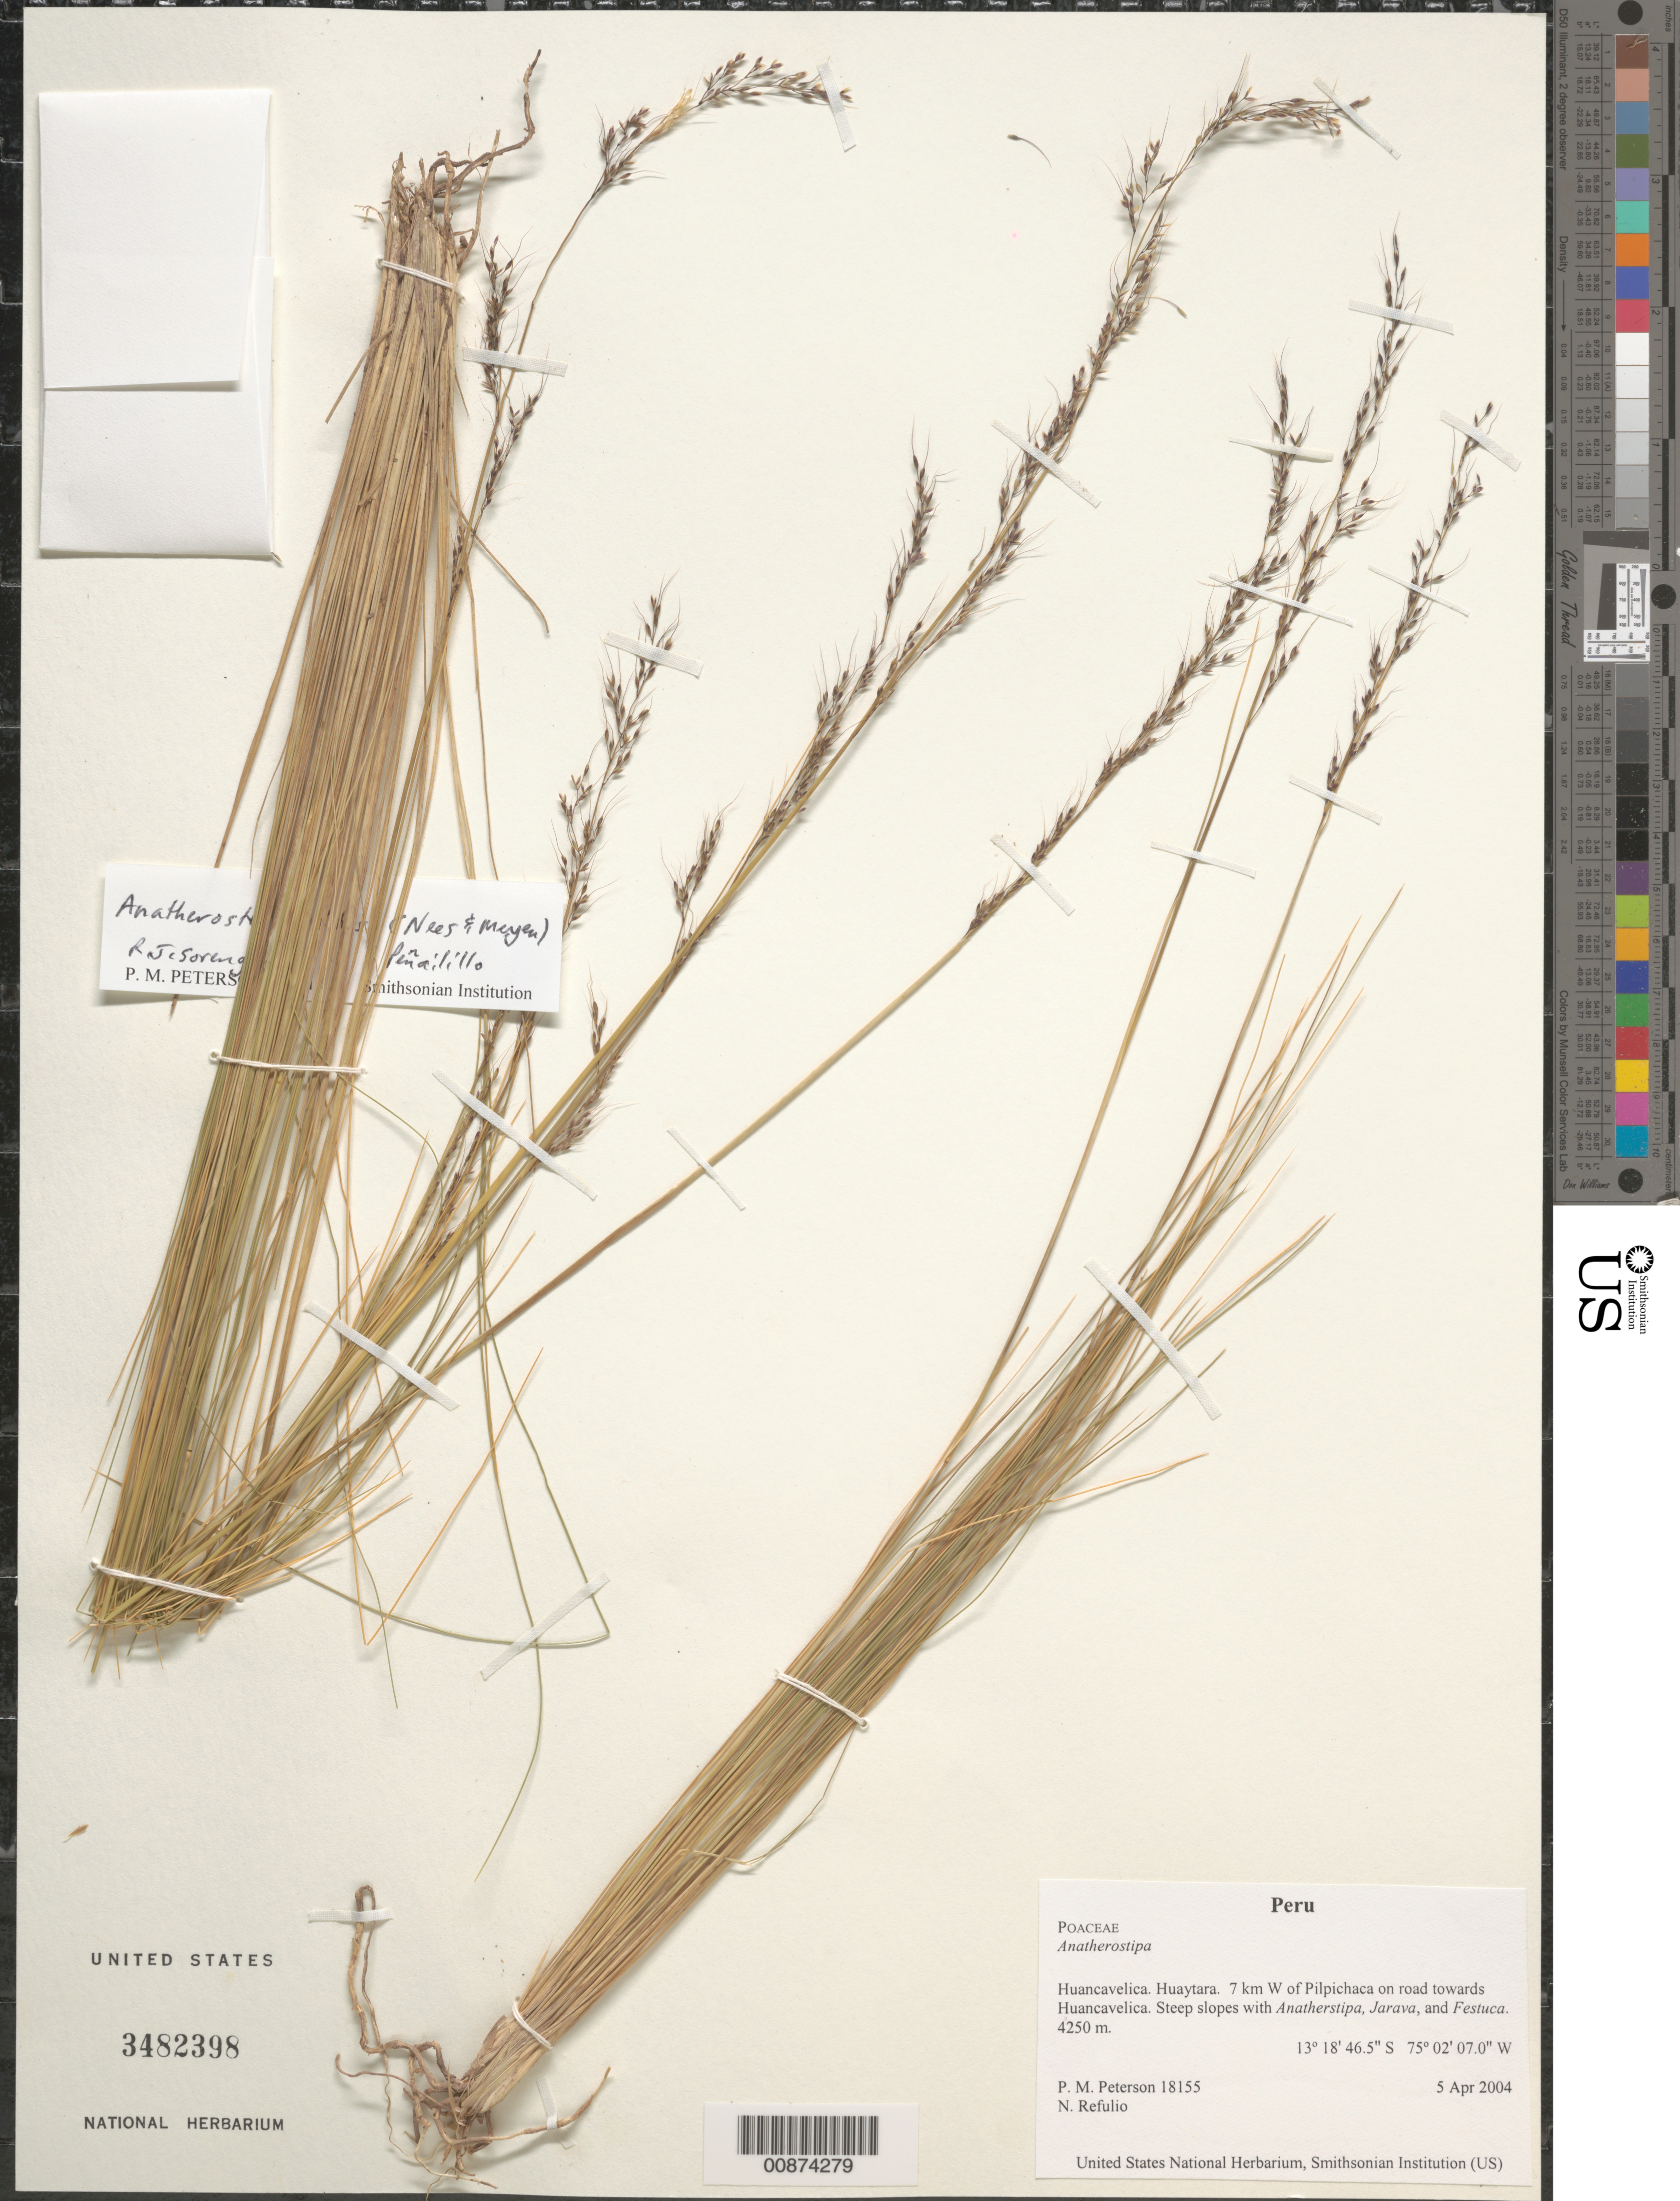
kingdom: Plantae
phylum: Tracheophyta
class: Liliopsida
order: Poales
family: Poaceae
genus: Anatherostipa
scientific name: Anatherostipa obtusa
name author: (Nees & Meyen) Peñailillo B.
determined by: Peterson, Paul M., (BOT), Smithsonian Institution - National Museum of Natural History (UNITED STATES)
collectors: P. M. Peterson & N. Refulio-Rodríguez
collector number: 18155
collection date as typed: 05 Apr 2004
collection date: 2004-04-05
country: Peru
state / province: Huancavelica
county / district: Huaytara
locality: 7 km W of Pilpichaca on road towards Huancavelica. Steep slopes with Anatherstipa, Jarava, and Festuca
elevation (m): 4250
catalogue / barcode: US 3482398